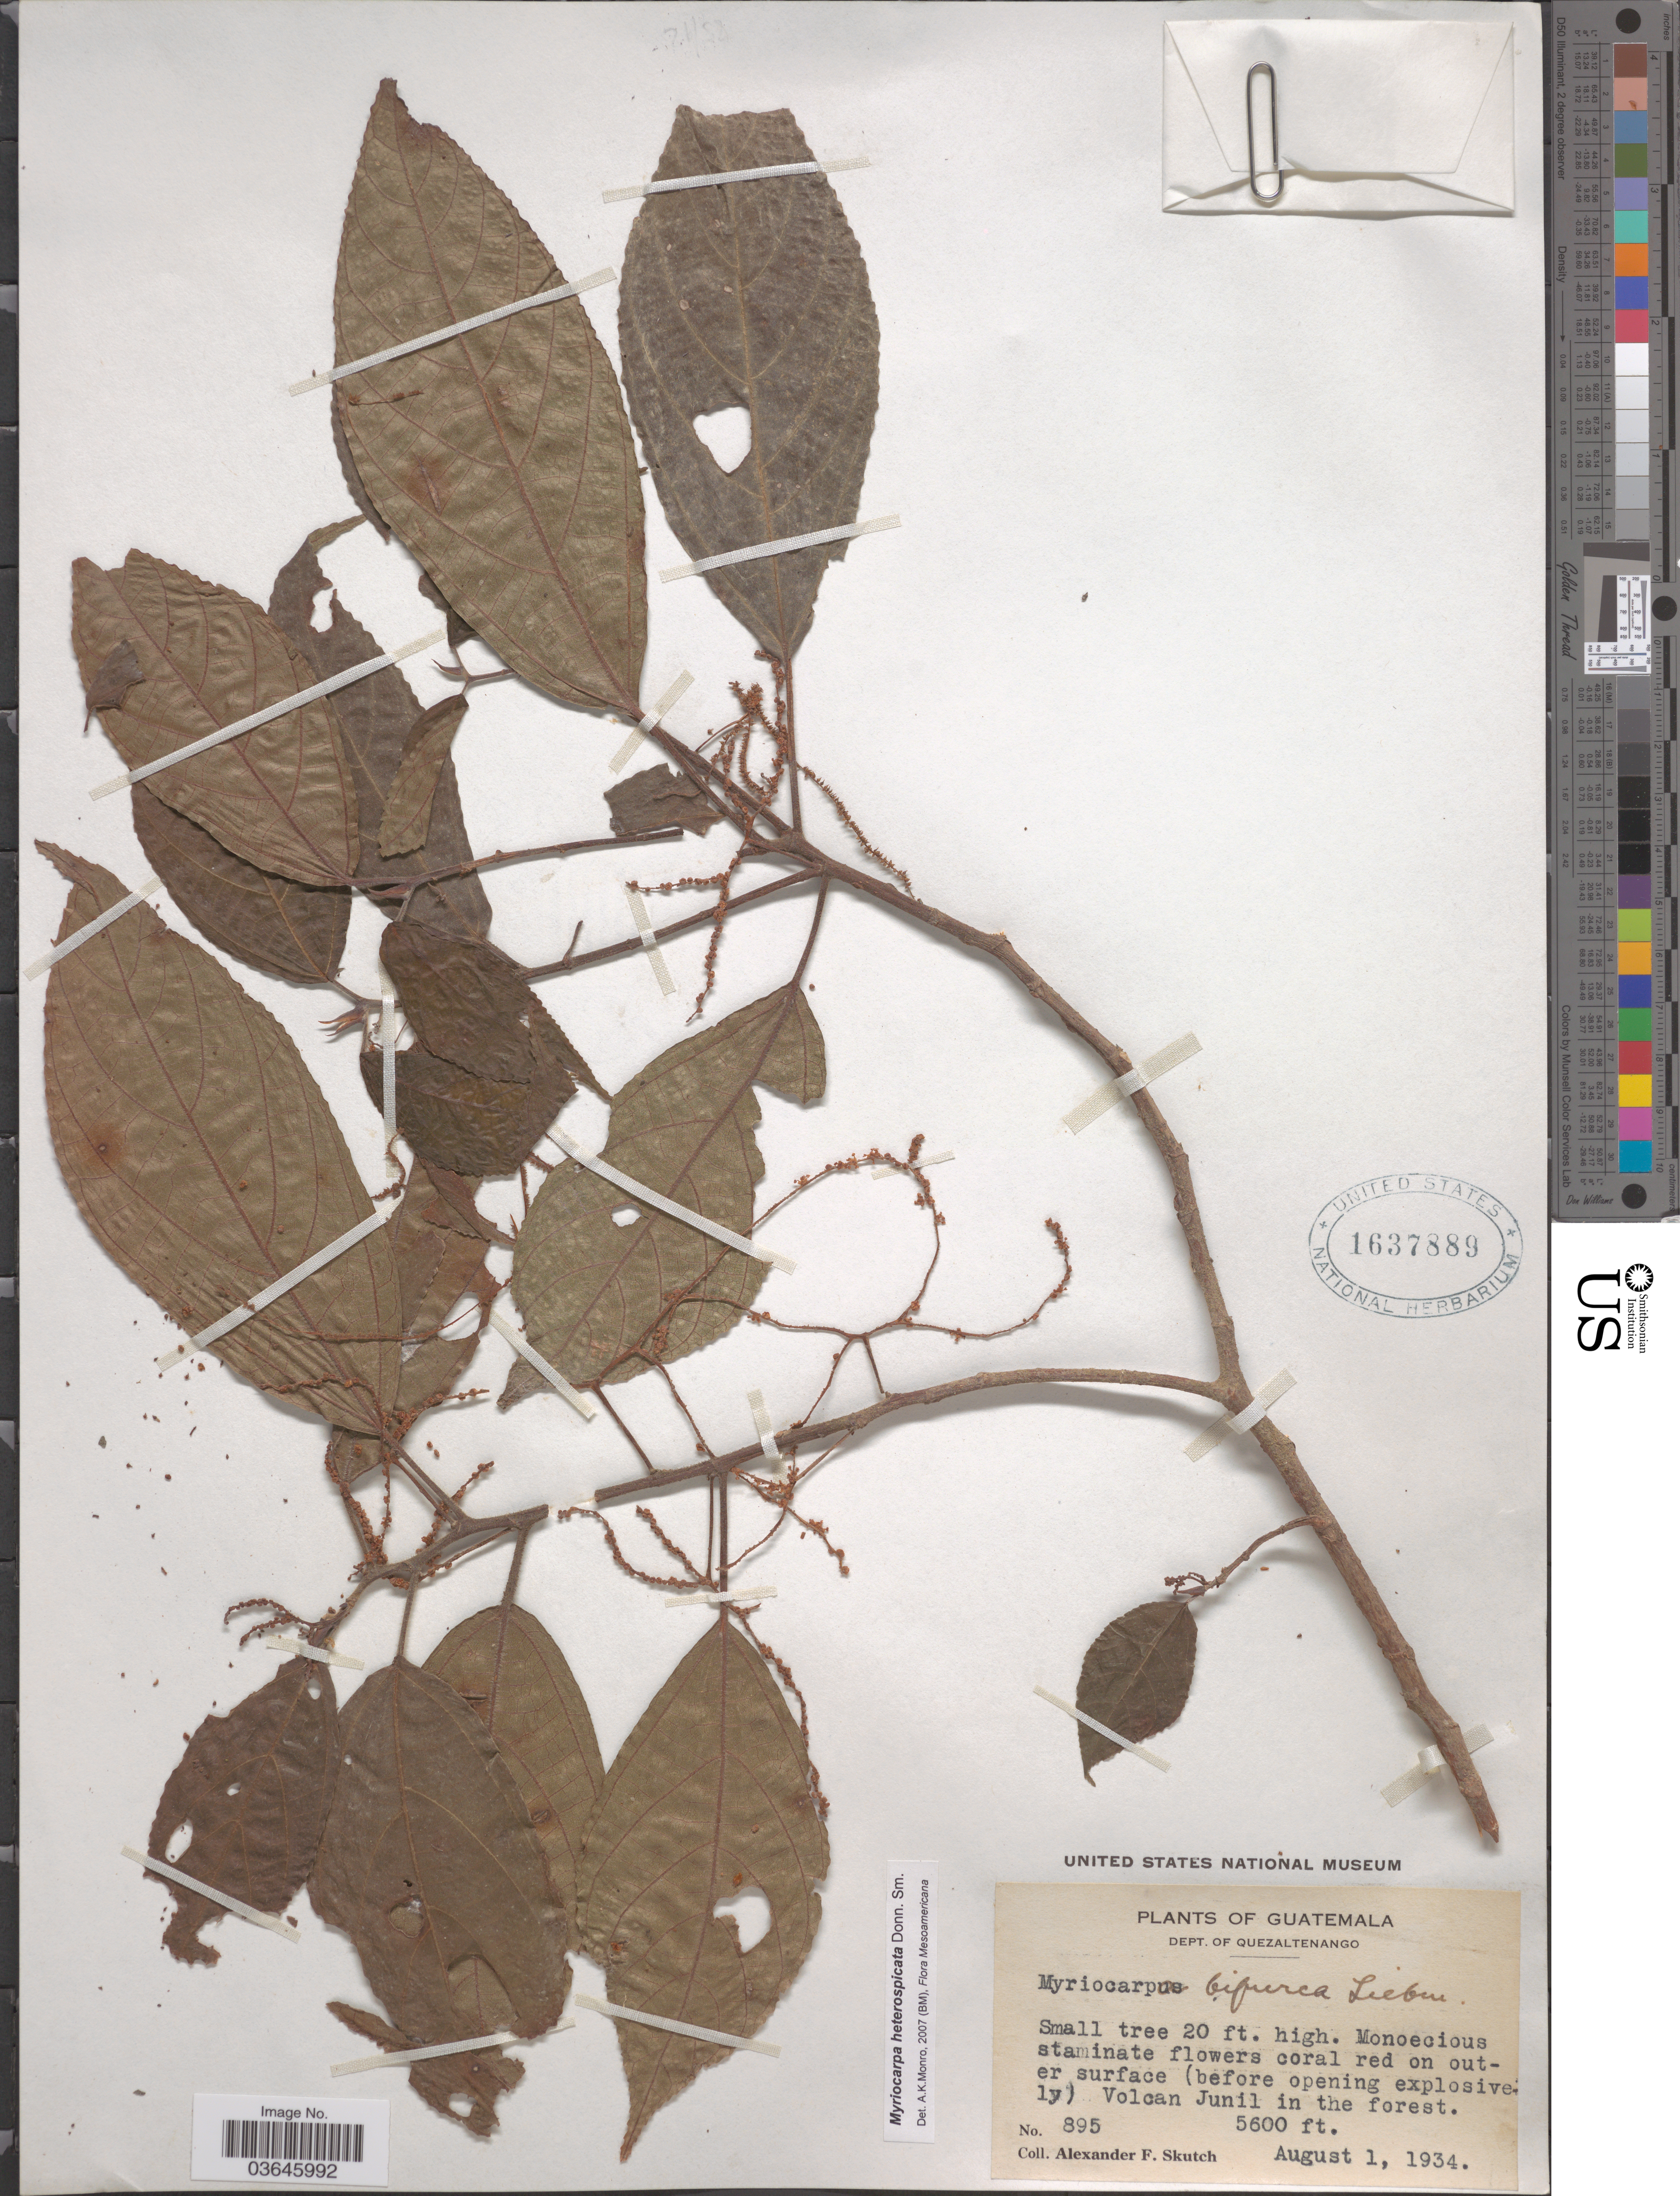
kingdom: Plantae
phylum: Tracheophyta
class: Magnoliopsida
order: Rosales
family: Urticaceae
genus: Myriocarpa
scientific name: Myriocarpa heterostachya Donn. Sm., nom. illeg.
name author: Donn. Sm.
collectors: A. F. Skutch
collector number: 895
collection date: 1934-08-01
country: Guatemala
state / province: Quetzaltenango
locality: Dept. of Quezaltenango. Volcan Junil in the forest.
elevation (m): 1707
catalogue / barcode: US 1637889